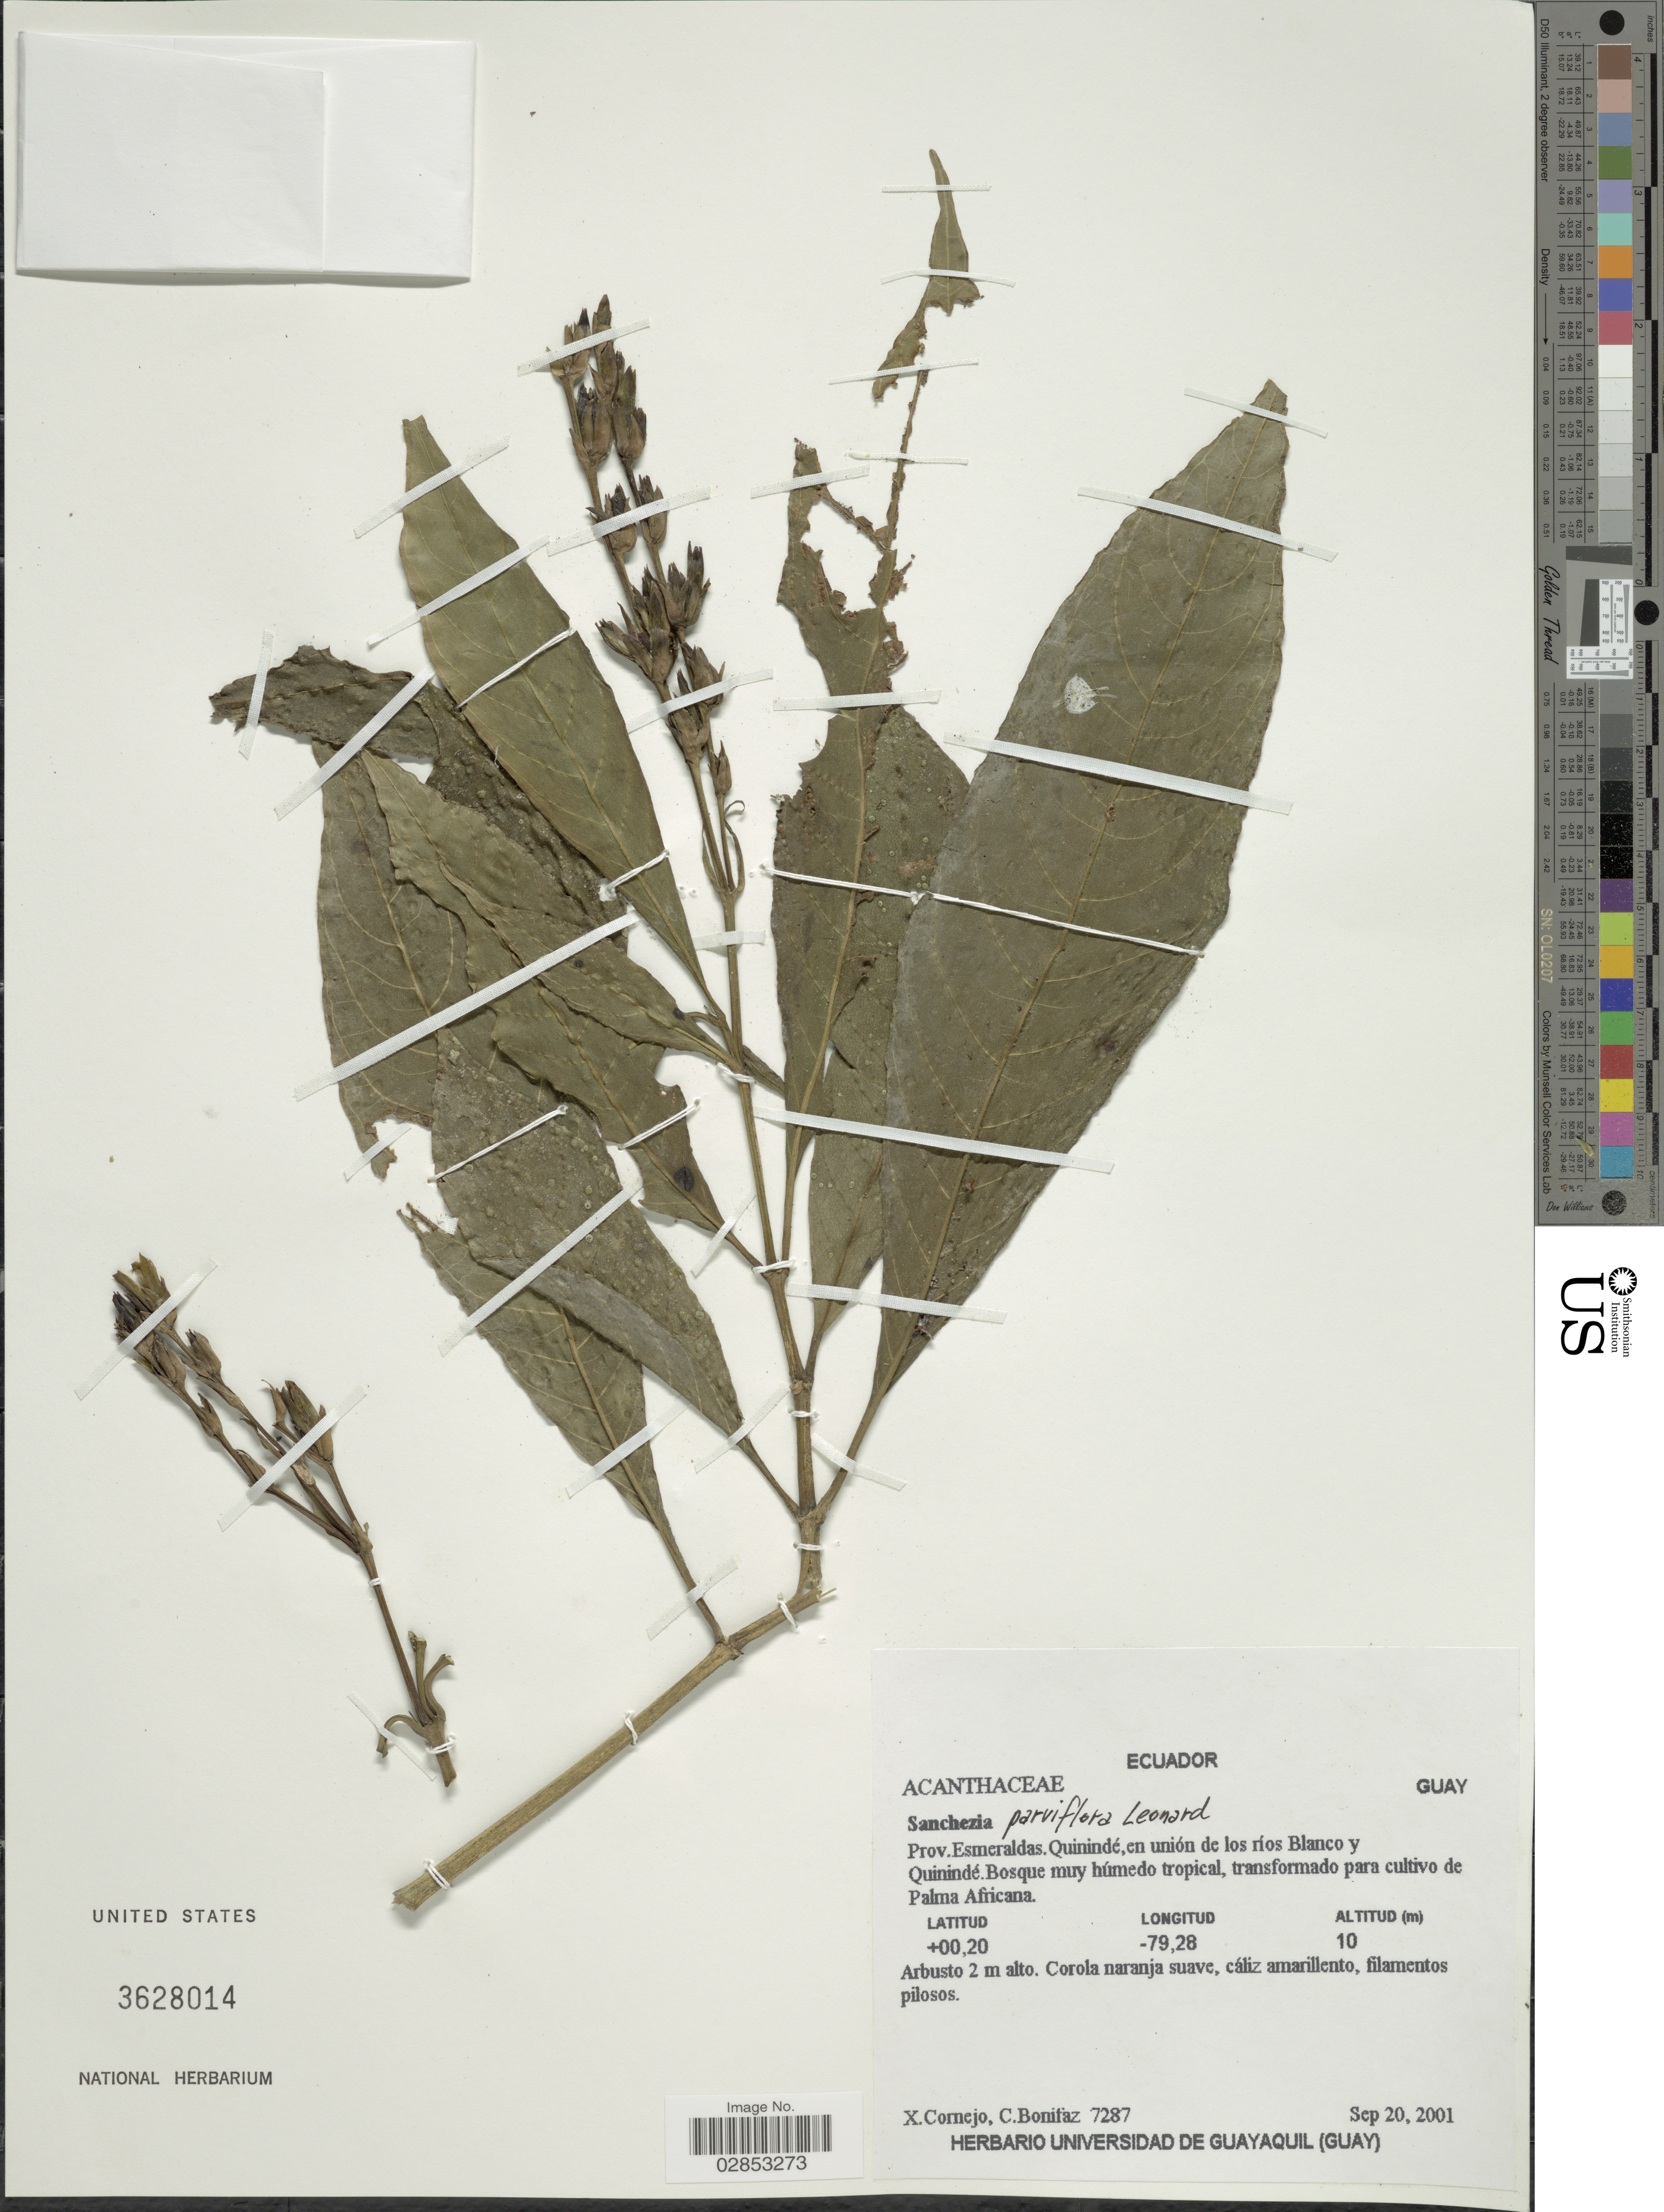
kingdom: Plantae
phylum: Tracheophyta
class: Magnoliopsida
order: Lamiales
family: Acanthaceae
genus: Sanchezia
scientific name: Sanchezia parviflora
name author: Leonard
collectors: X. F. Cornejo & C. Bonifaz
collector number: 7287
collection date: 2001-09-20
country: Ecuador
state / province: Esmeraldas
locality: Prov. Emeraldas, Quinindé, en unión de los ríos Blanco y Quinindé.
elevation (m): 10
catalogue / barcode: US 3628014